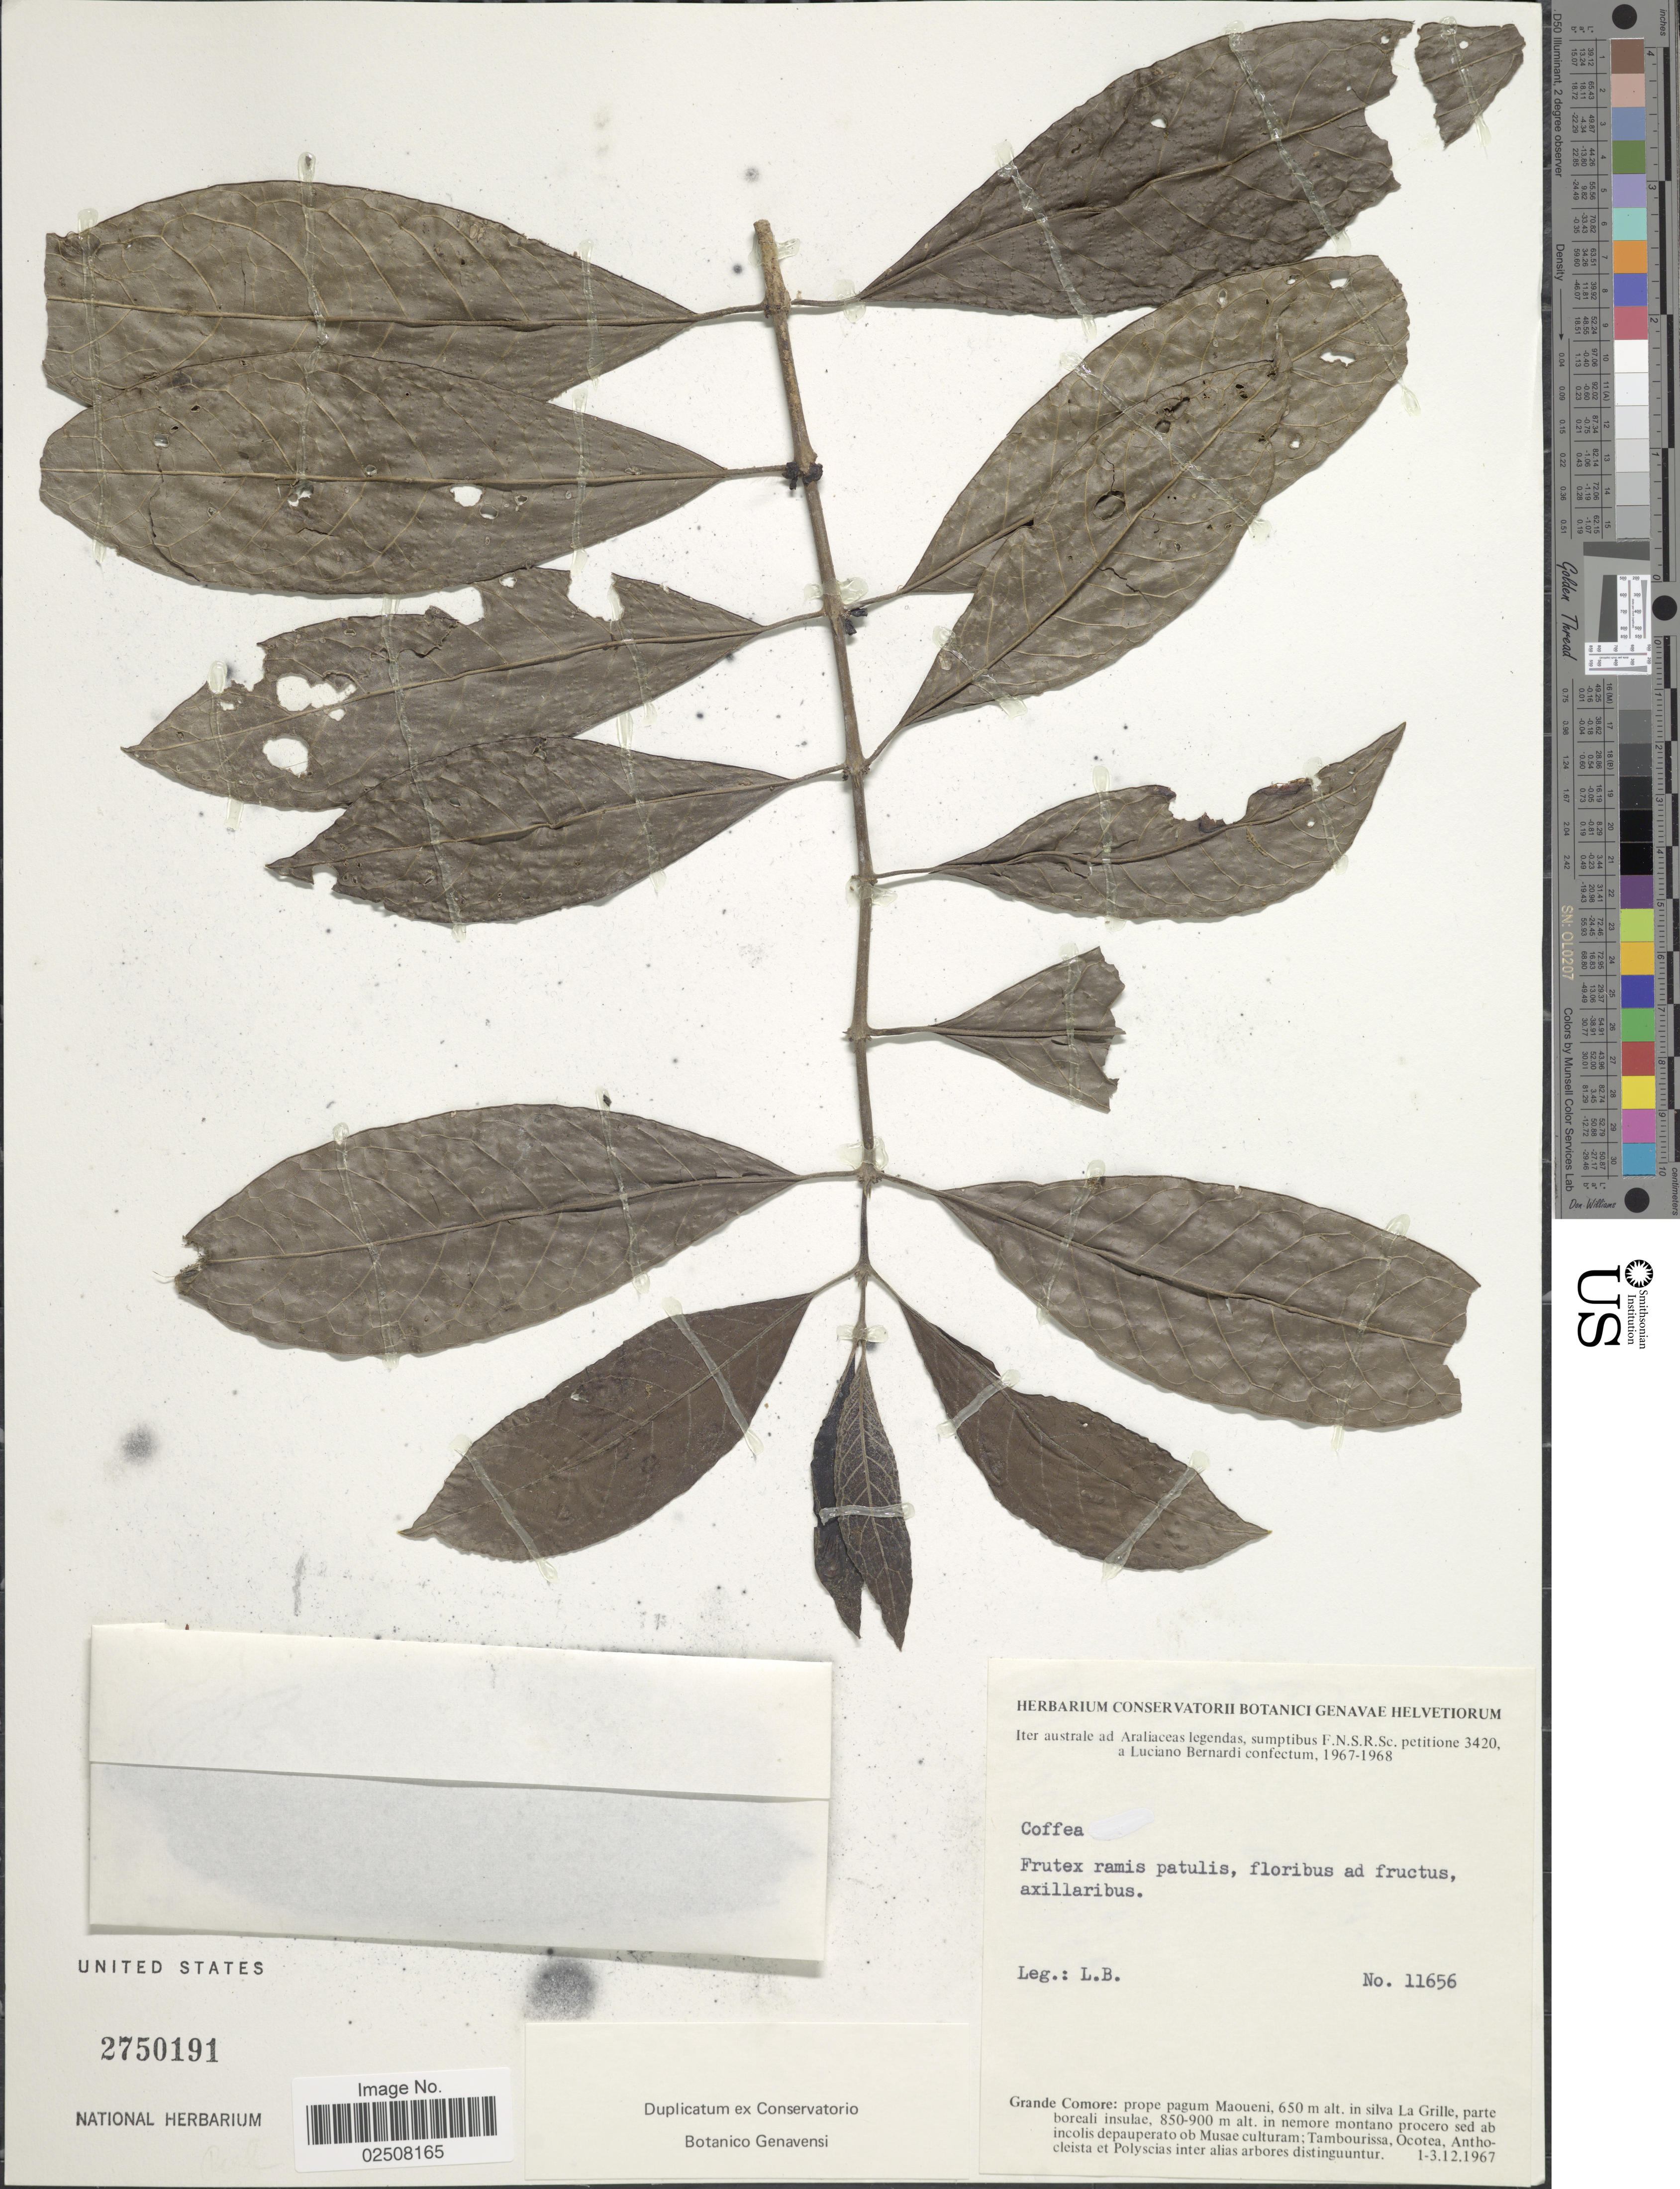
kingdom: Plantae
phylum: Tracheophyta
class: Magnoliopsida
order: Gentianales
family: Rubiaceae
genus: Coffea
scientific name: Coffea sp.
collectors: L. Bernardi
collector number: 11656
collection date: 1967-12-01/1967-12-03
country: Comoros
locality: Grand Comore: prope pagum Maoueni, in silva La Grille, parte borcali insulae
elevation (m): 850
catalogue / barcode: US 2750191